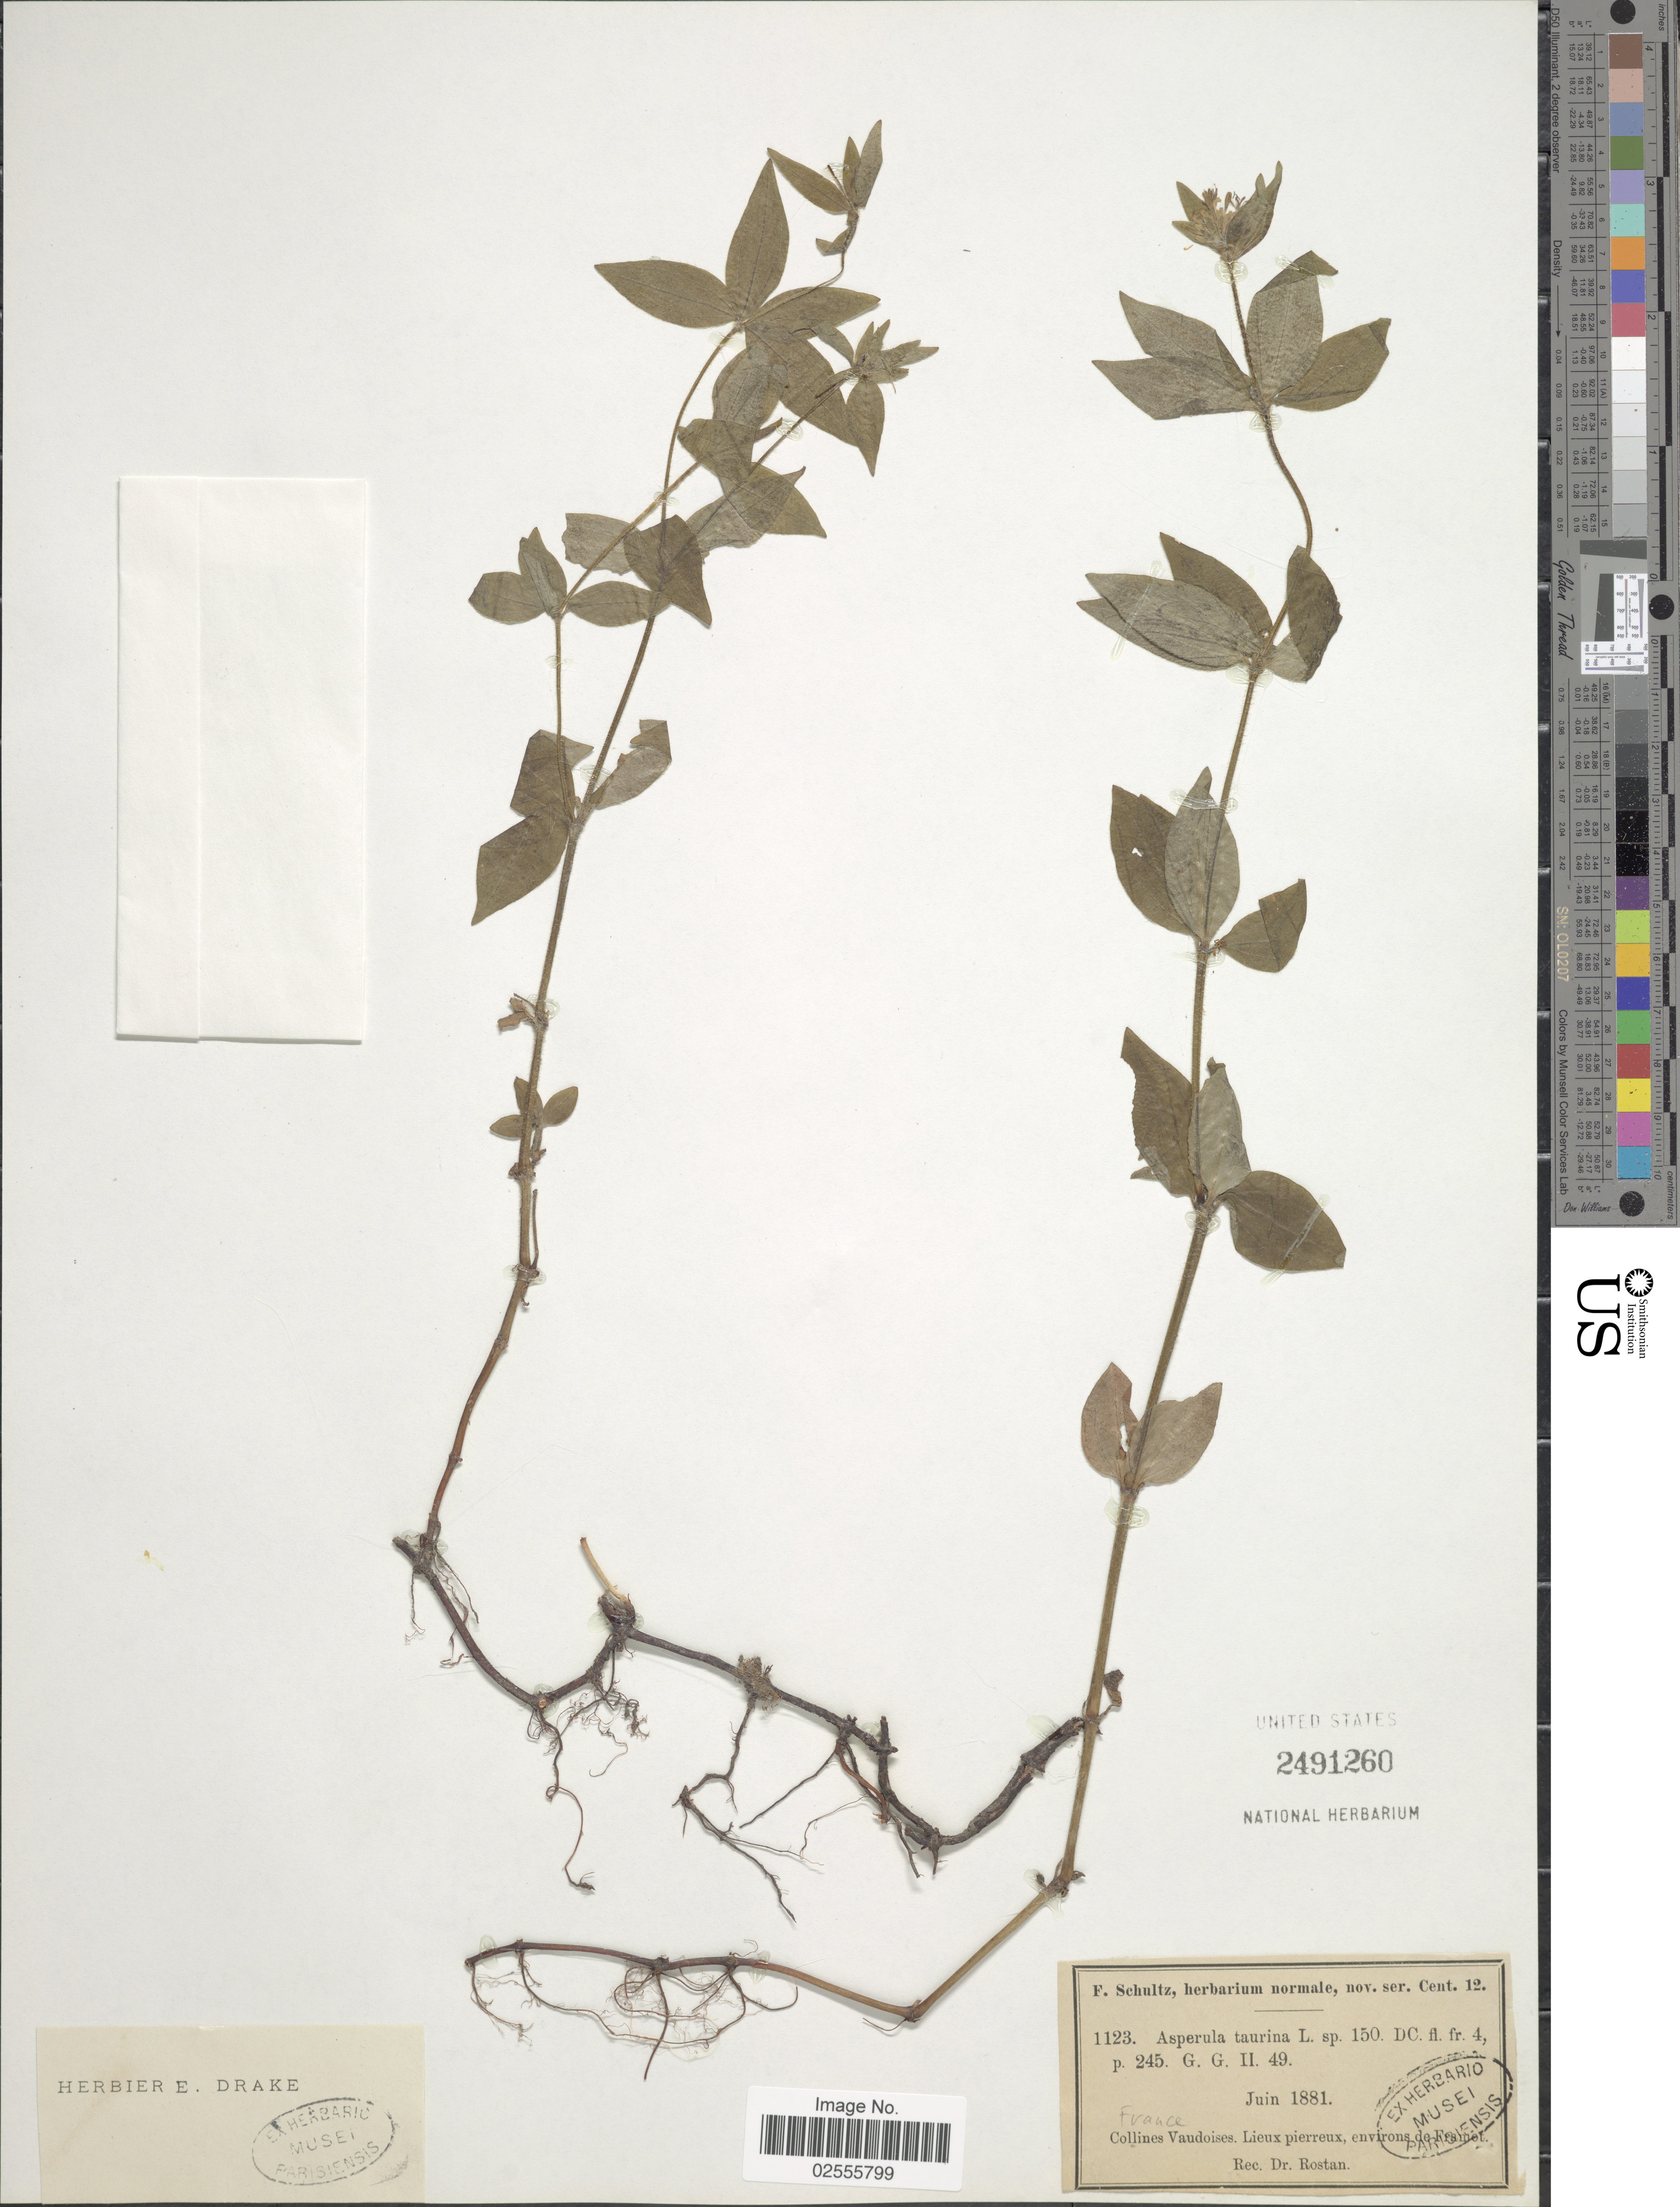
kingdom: Plantae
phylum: Tracheophyta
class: Magnoliopsida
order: Gentianales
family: Rubiaceae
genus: Asperula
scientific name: Asperula taurina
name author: L.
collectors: E. Rostan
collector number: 1123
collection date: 1881-06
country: France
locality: Collines Vaudoises, Lieux pierreux, environs de Framet [interpreted]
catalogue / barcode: US 2491260